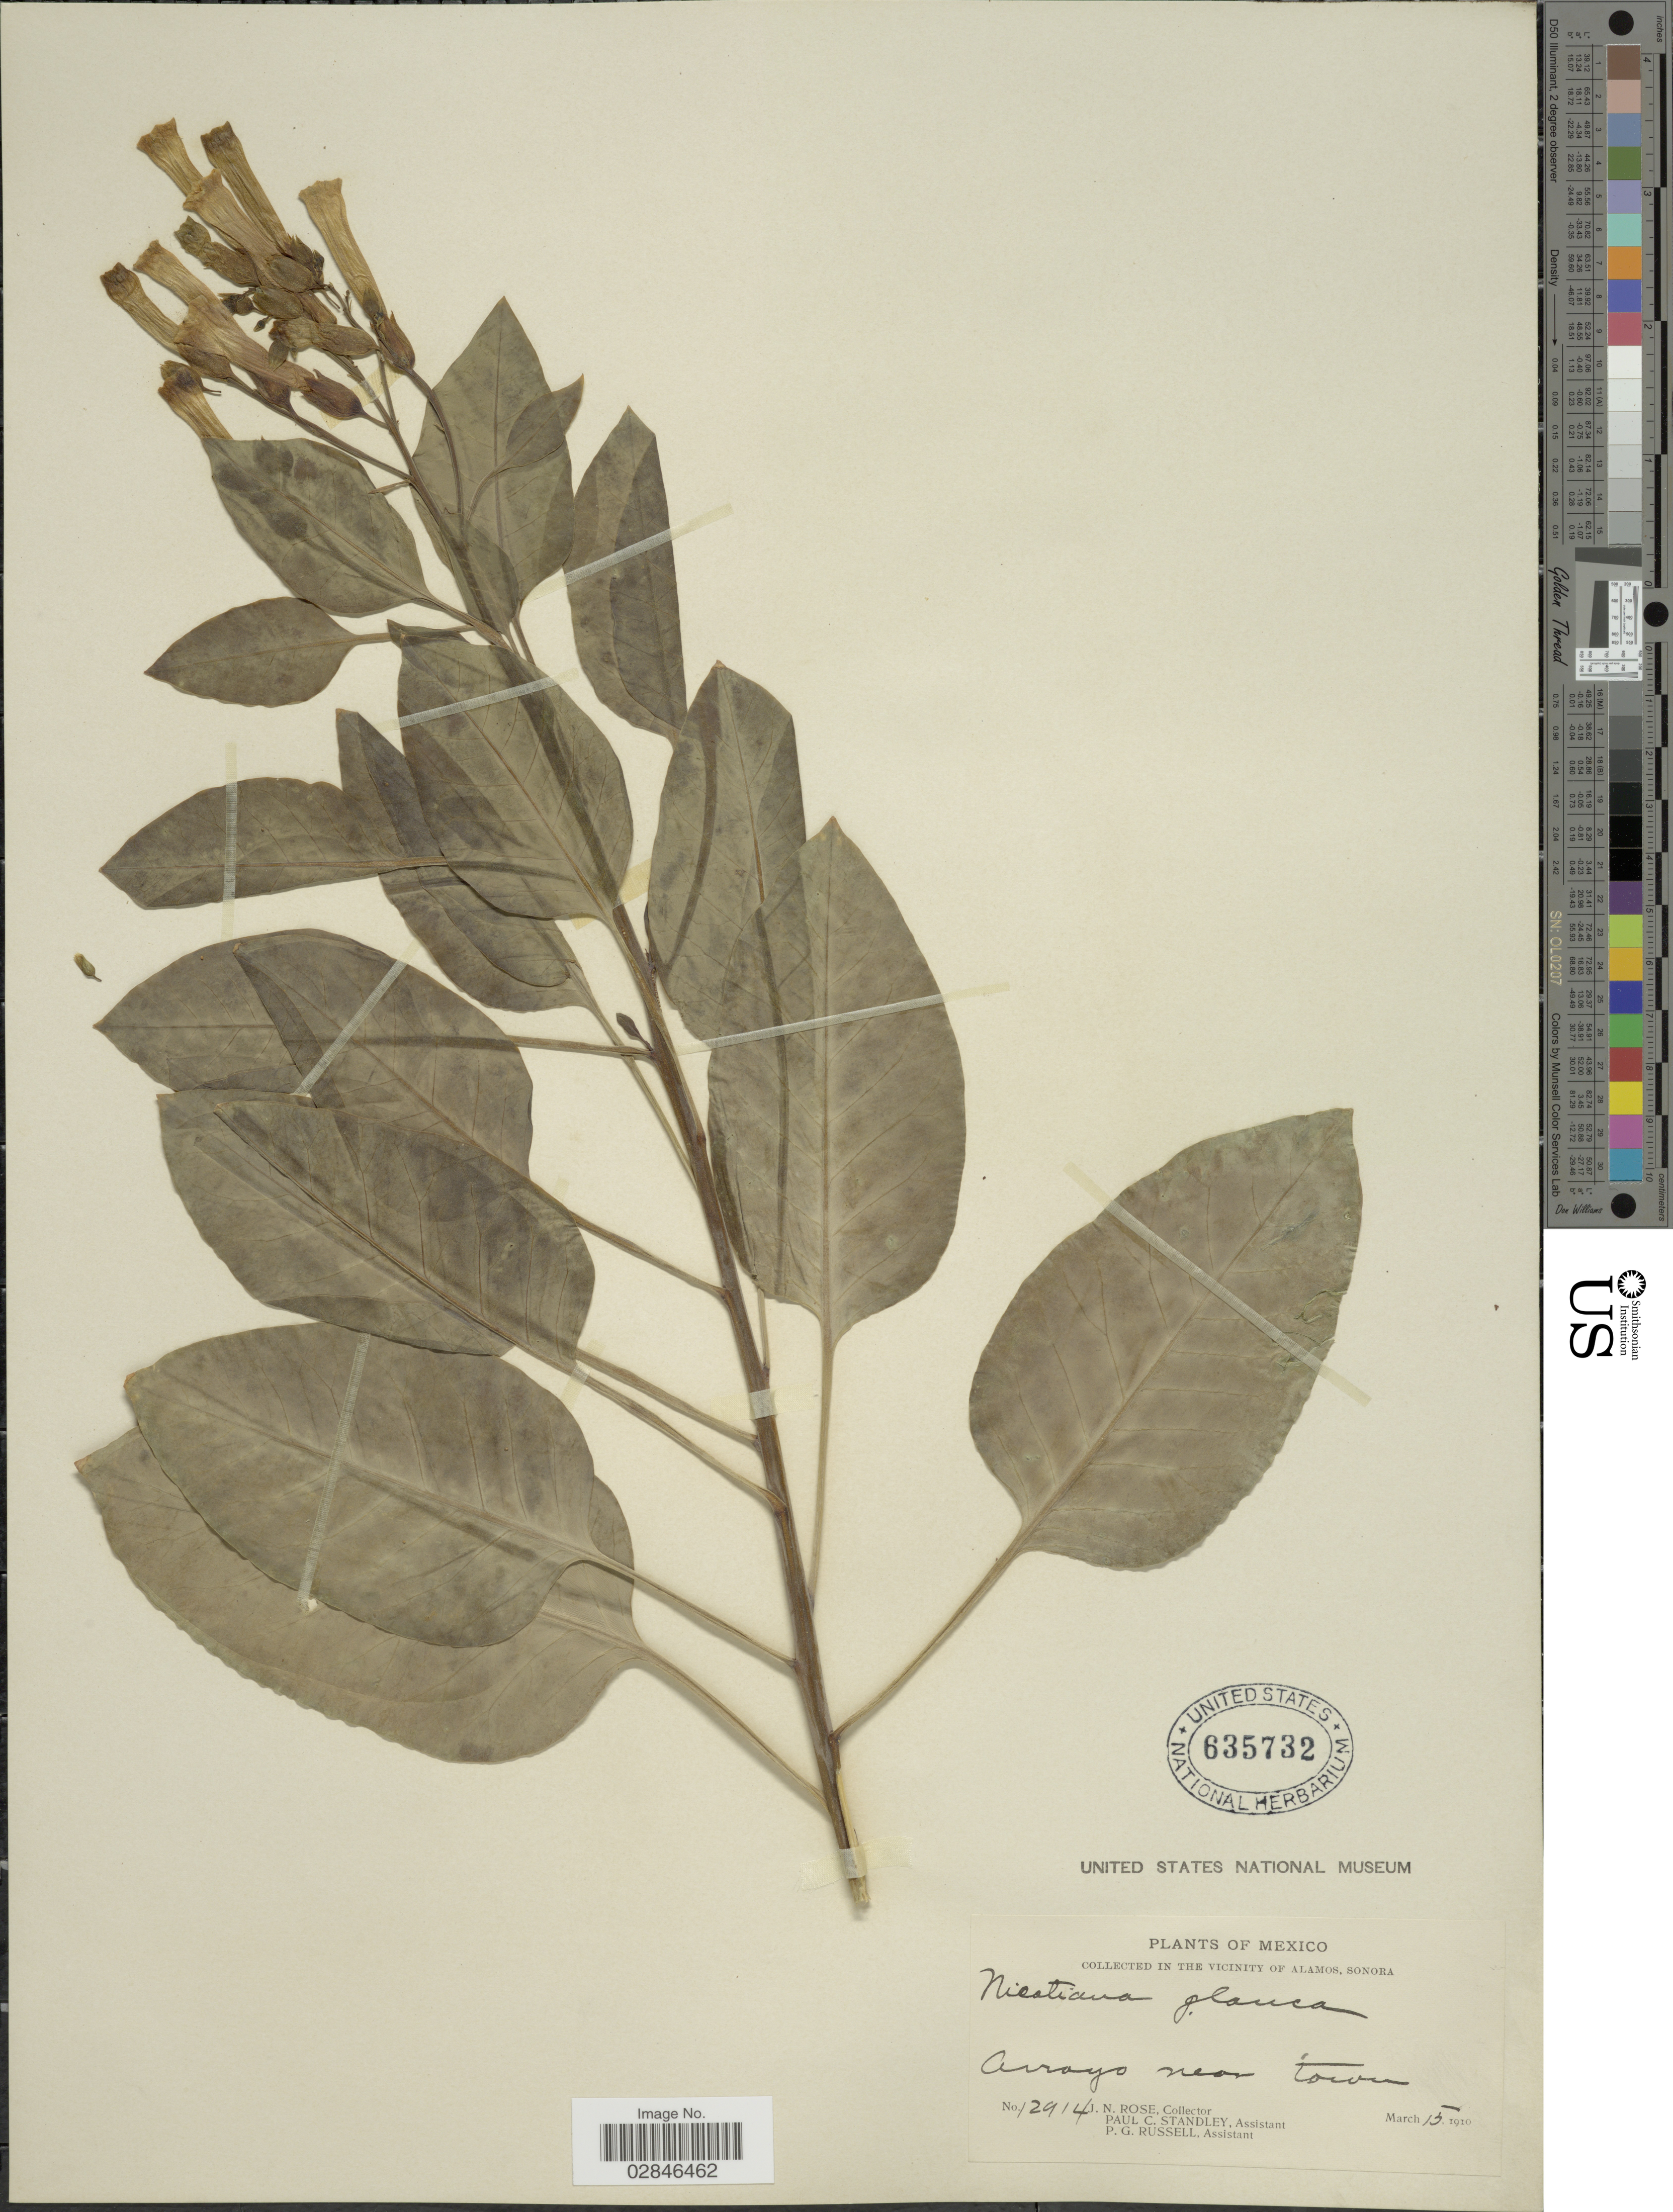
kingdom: Plantae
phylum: Tracheophyta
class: Magnoliopsida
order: Solanales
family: Solanaceae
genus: Nicotiana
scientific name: Nicotiana glauca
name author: Graham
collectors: J. N. Rose, P. C. Standley & P. G. Russell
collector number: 19214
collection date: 1910-03-15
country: Mexico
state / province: Sonora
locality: In the vicinity of Alamos, Arroyo near town.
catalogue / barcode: US 635732